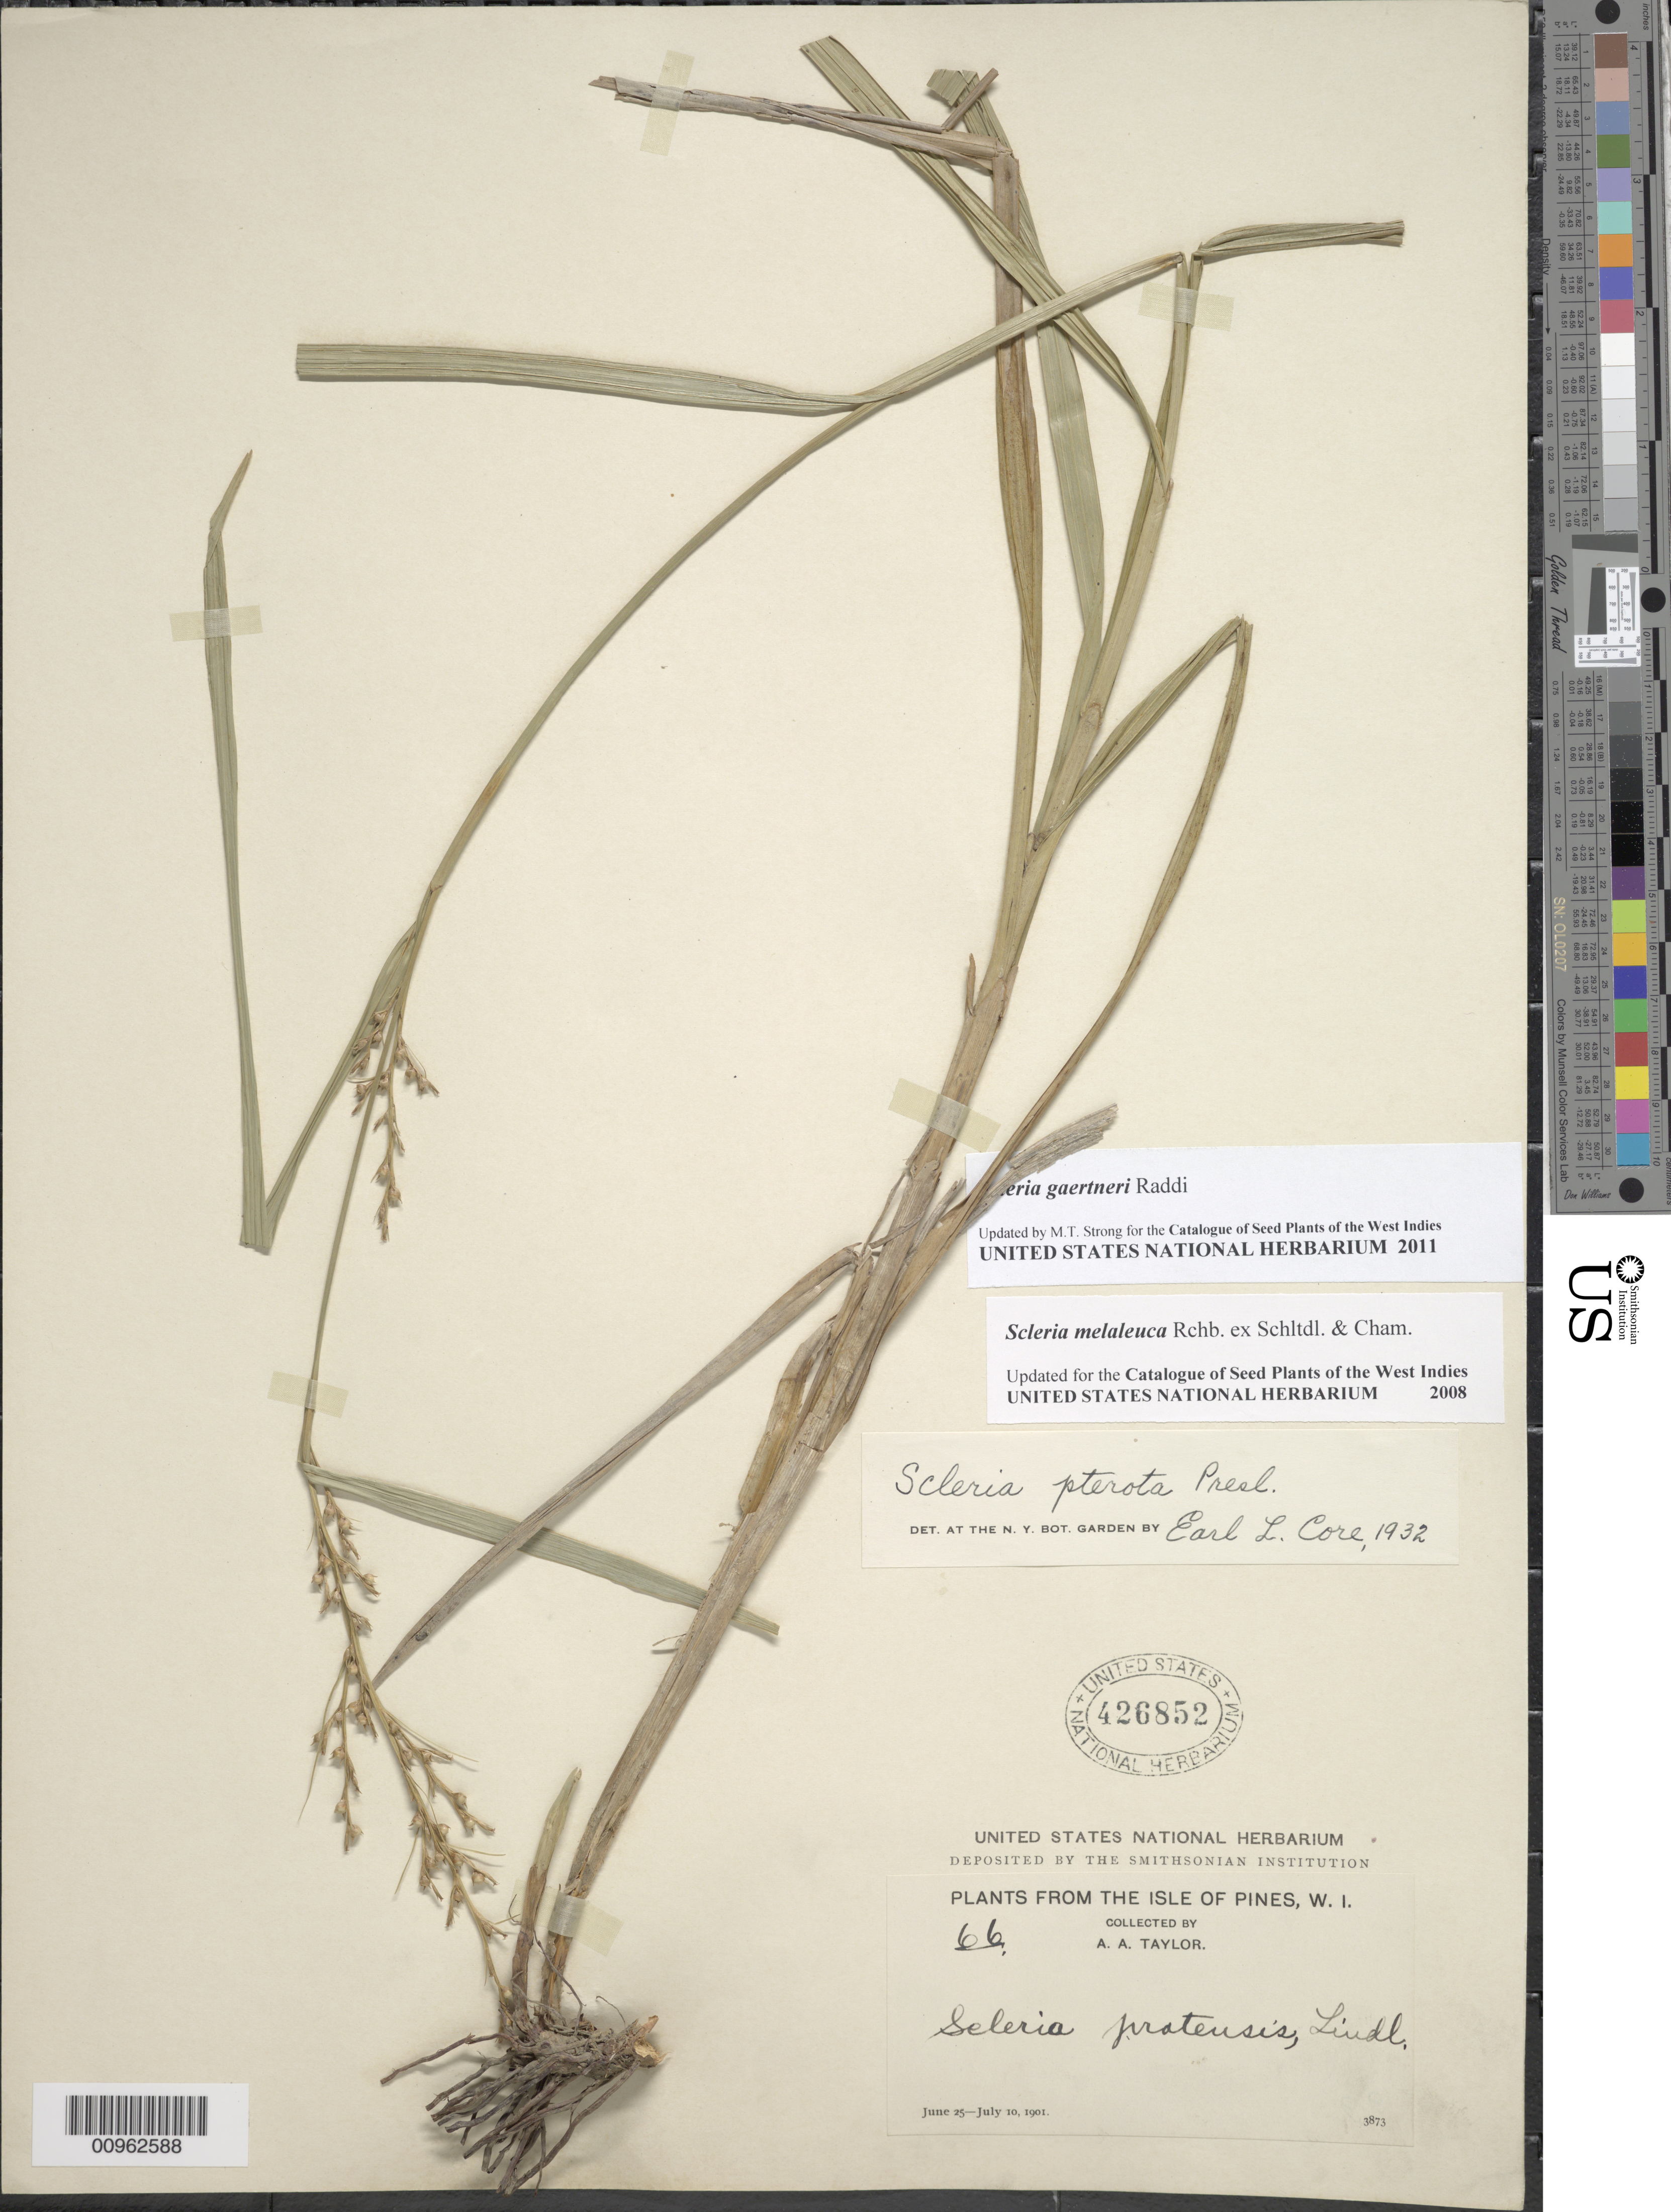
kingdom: Plantae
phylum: Tracheophyta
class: Liliopsida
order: Poales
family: Cyperaceae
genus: Scleria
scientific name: Scleria gaertneri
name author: Raddi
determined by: Strong, M. T., (US), Smithsonian Institution - National Museum of Natural History (UNITED STATES)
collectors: A. A. Taylor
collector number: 66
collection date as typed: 25 Jun 1901 to 10 Jul 1901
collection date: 1901-06-25/1901-07-10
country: Cuba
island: Isla de la Juventud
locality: Isle of Pines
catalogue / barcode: US 426852